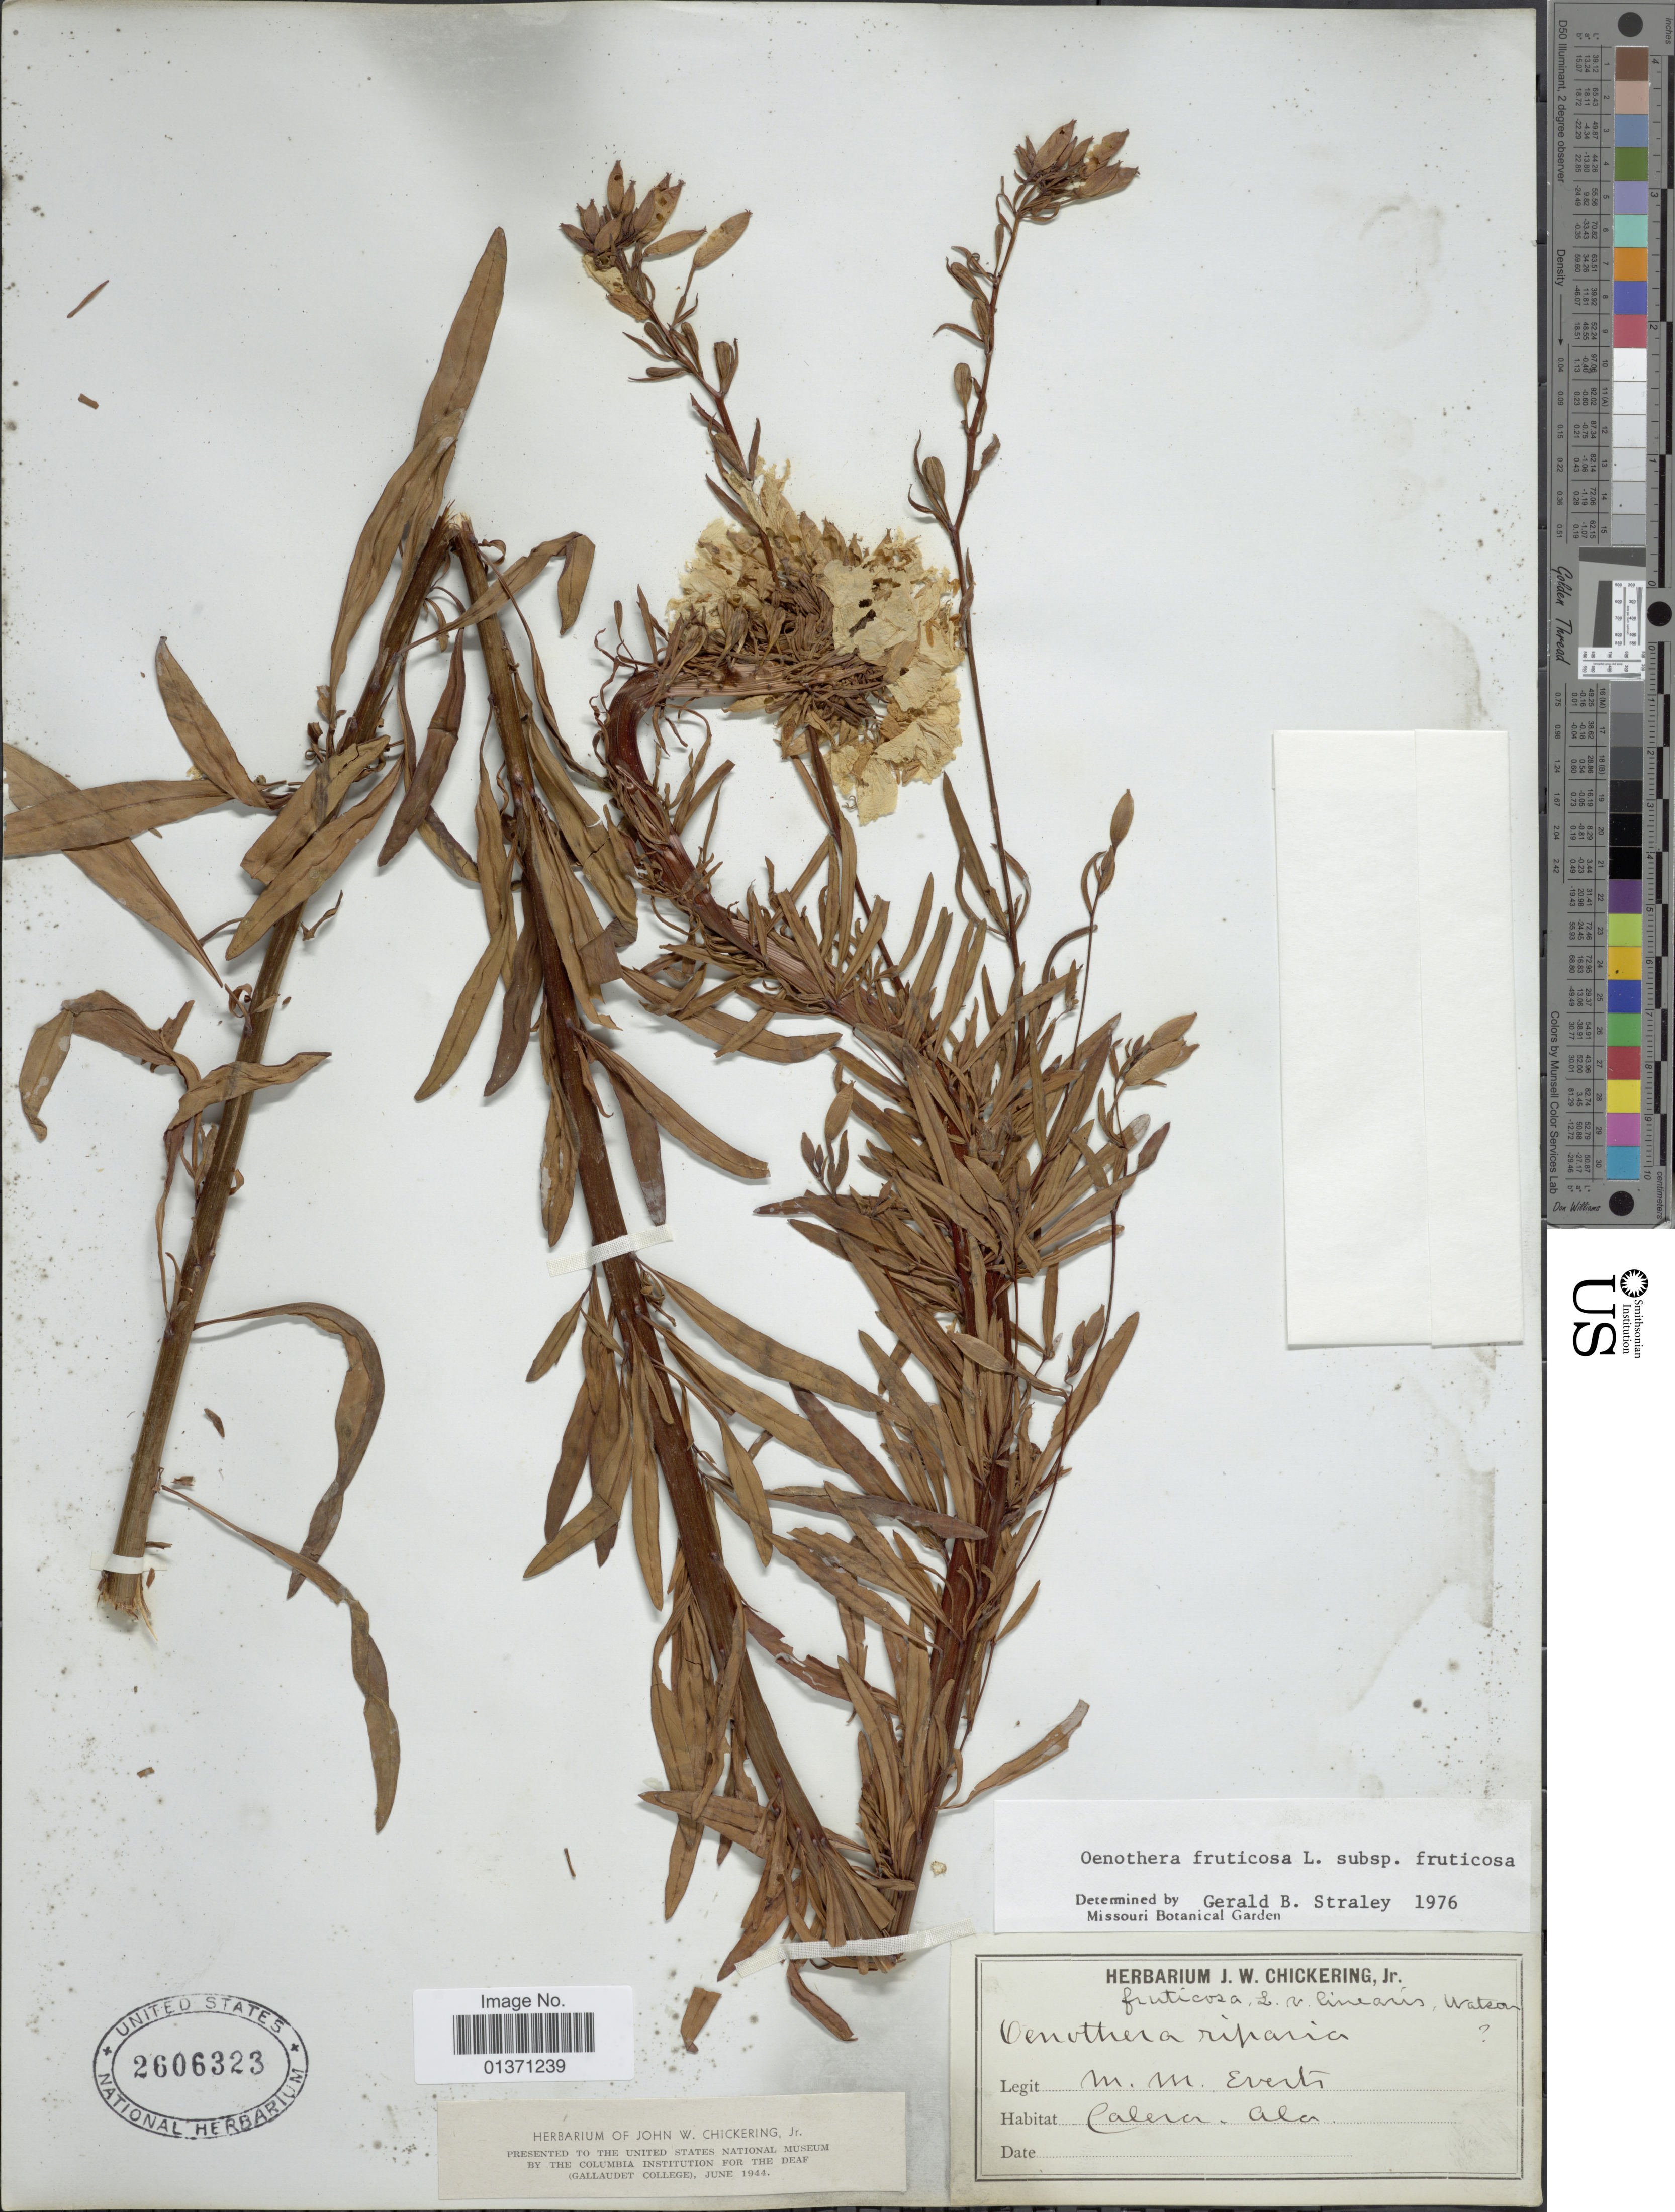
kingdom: Plantae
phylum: Tracheophyta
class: Magnoliopsida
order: Myrtales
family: Onagraceae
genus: Oenothera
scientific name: Oenothera fruticosa subsp. fruticosa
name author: L.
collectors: M. Everts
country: United States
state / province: Alabama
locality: Calera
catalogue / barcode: US 2606323